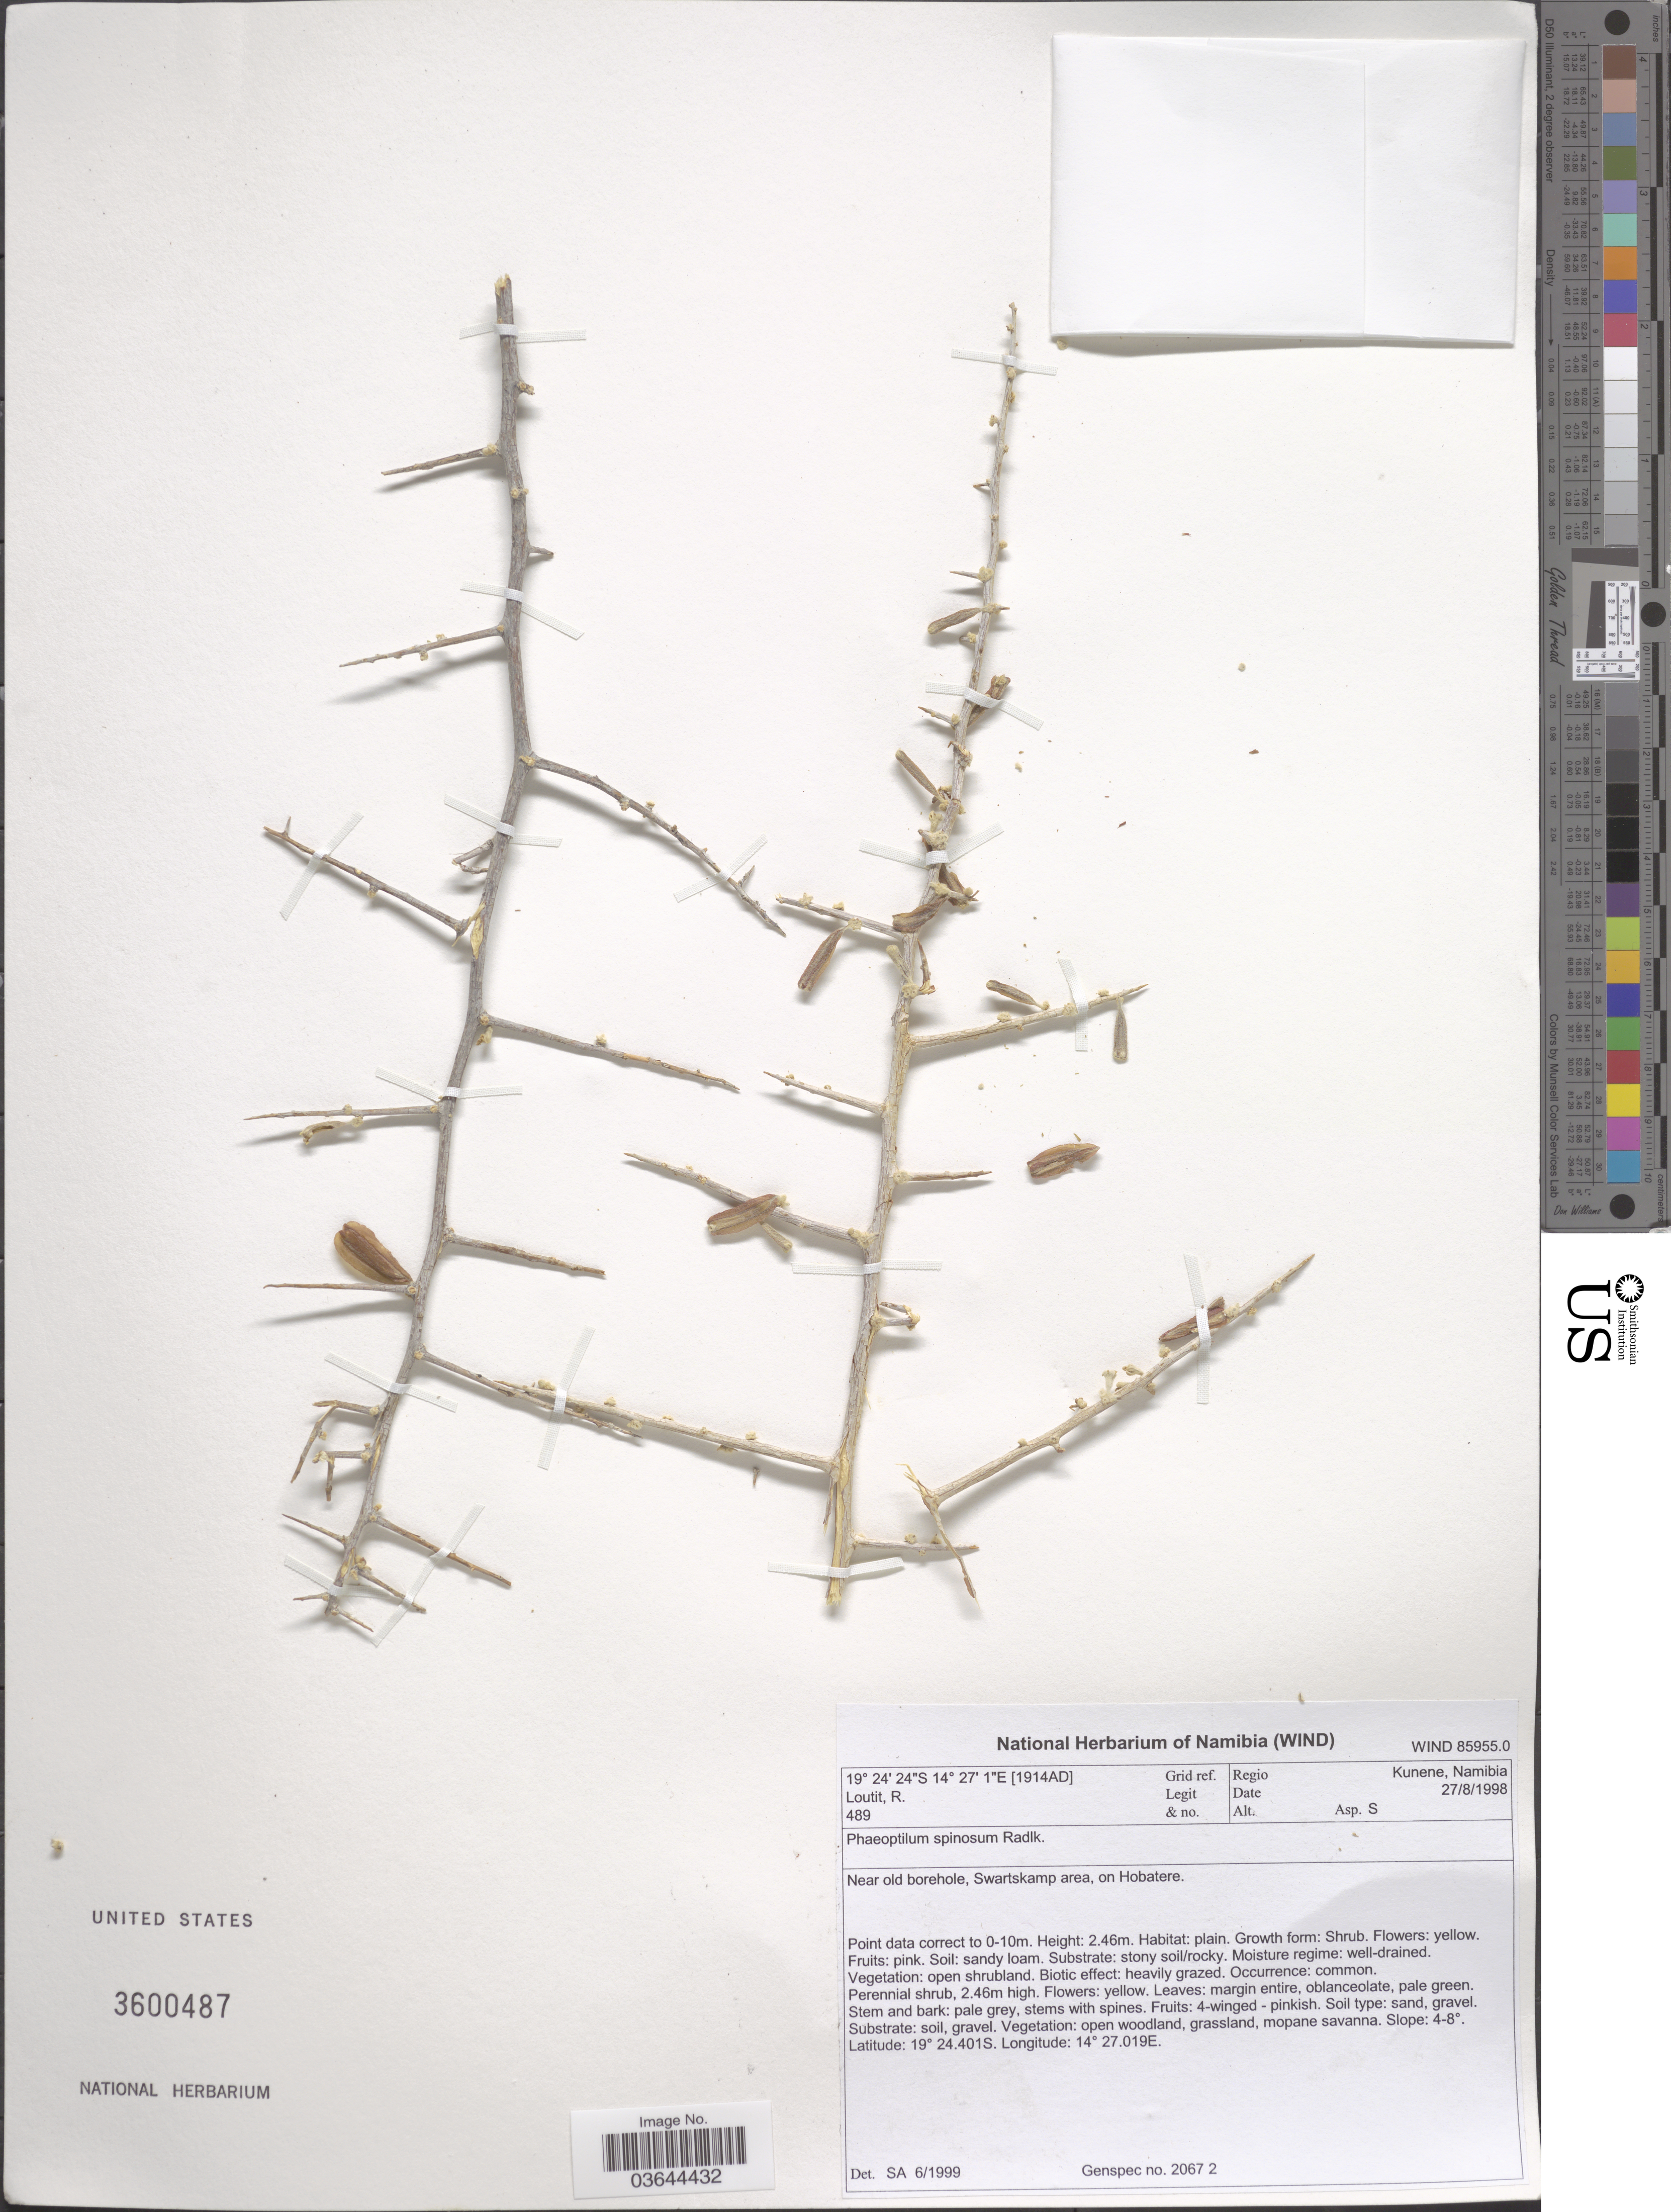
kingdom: Plantae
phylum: Tracheophyta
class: Magnoliopsida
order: Caryophyllales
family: Nyctaginaceae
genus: Phaeoptilum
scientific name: Phaeoptilum spinosum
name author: Radlk.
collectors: R. Loutit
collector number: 489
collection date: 1998-08-27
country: Namibia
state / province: Kunene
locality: [1914AD] Grid ref., Regio Kunene, Namibia. Near old borehole, Swartskamp area, on Hobatere.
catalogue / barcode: US 3600487